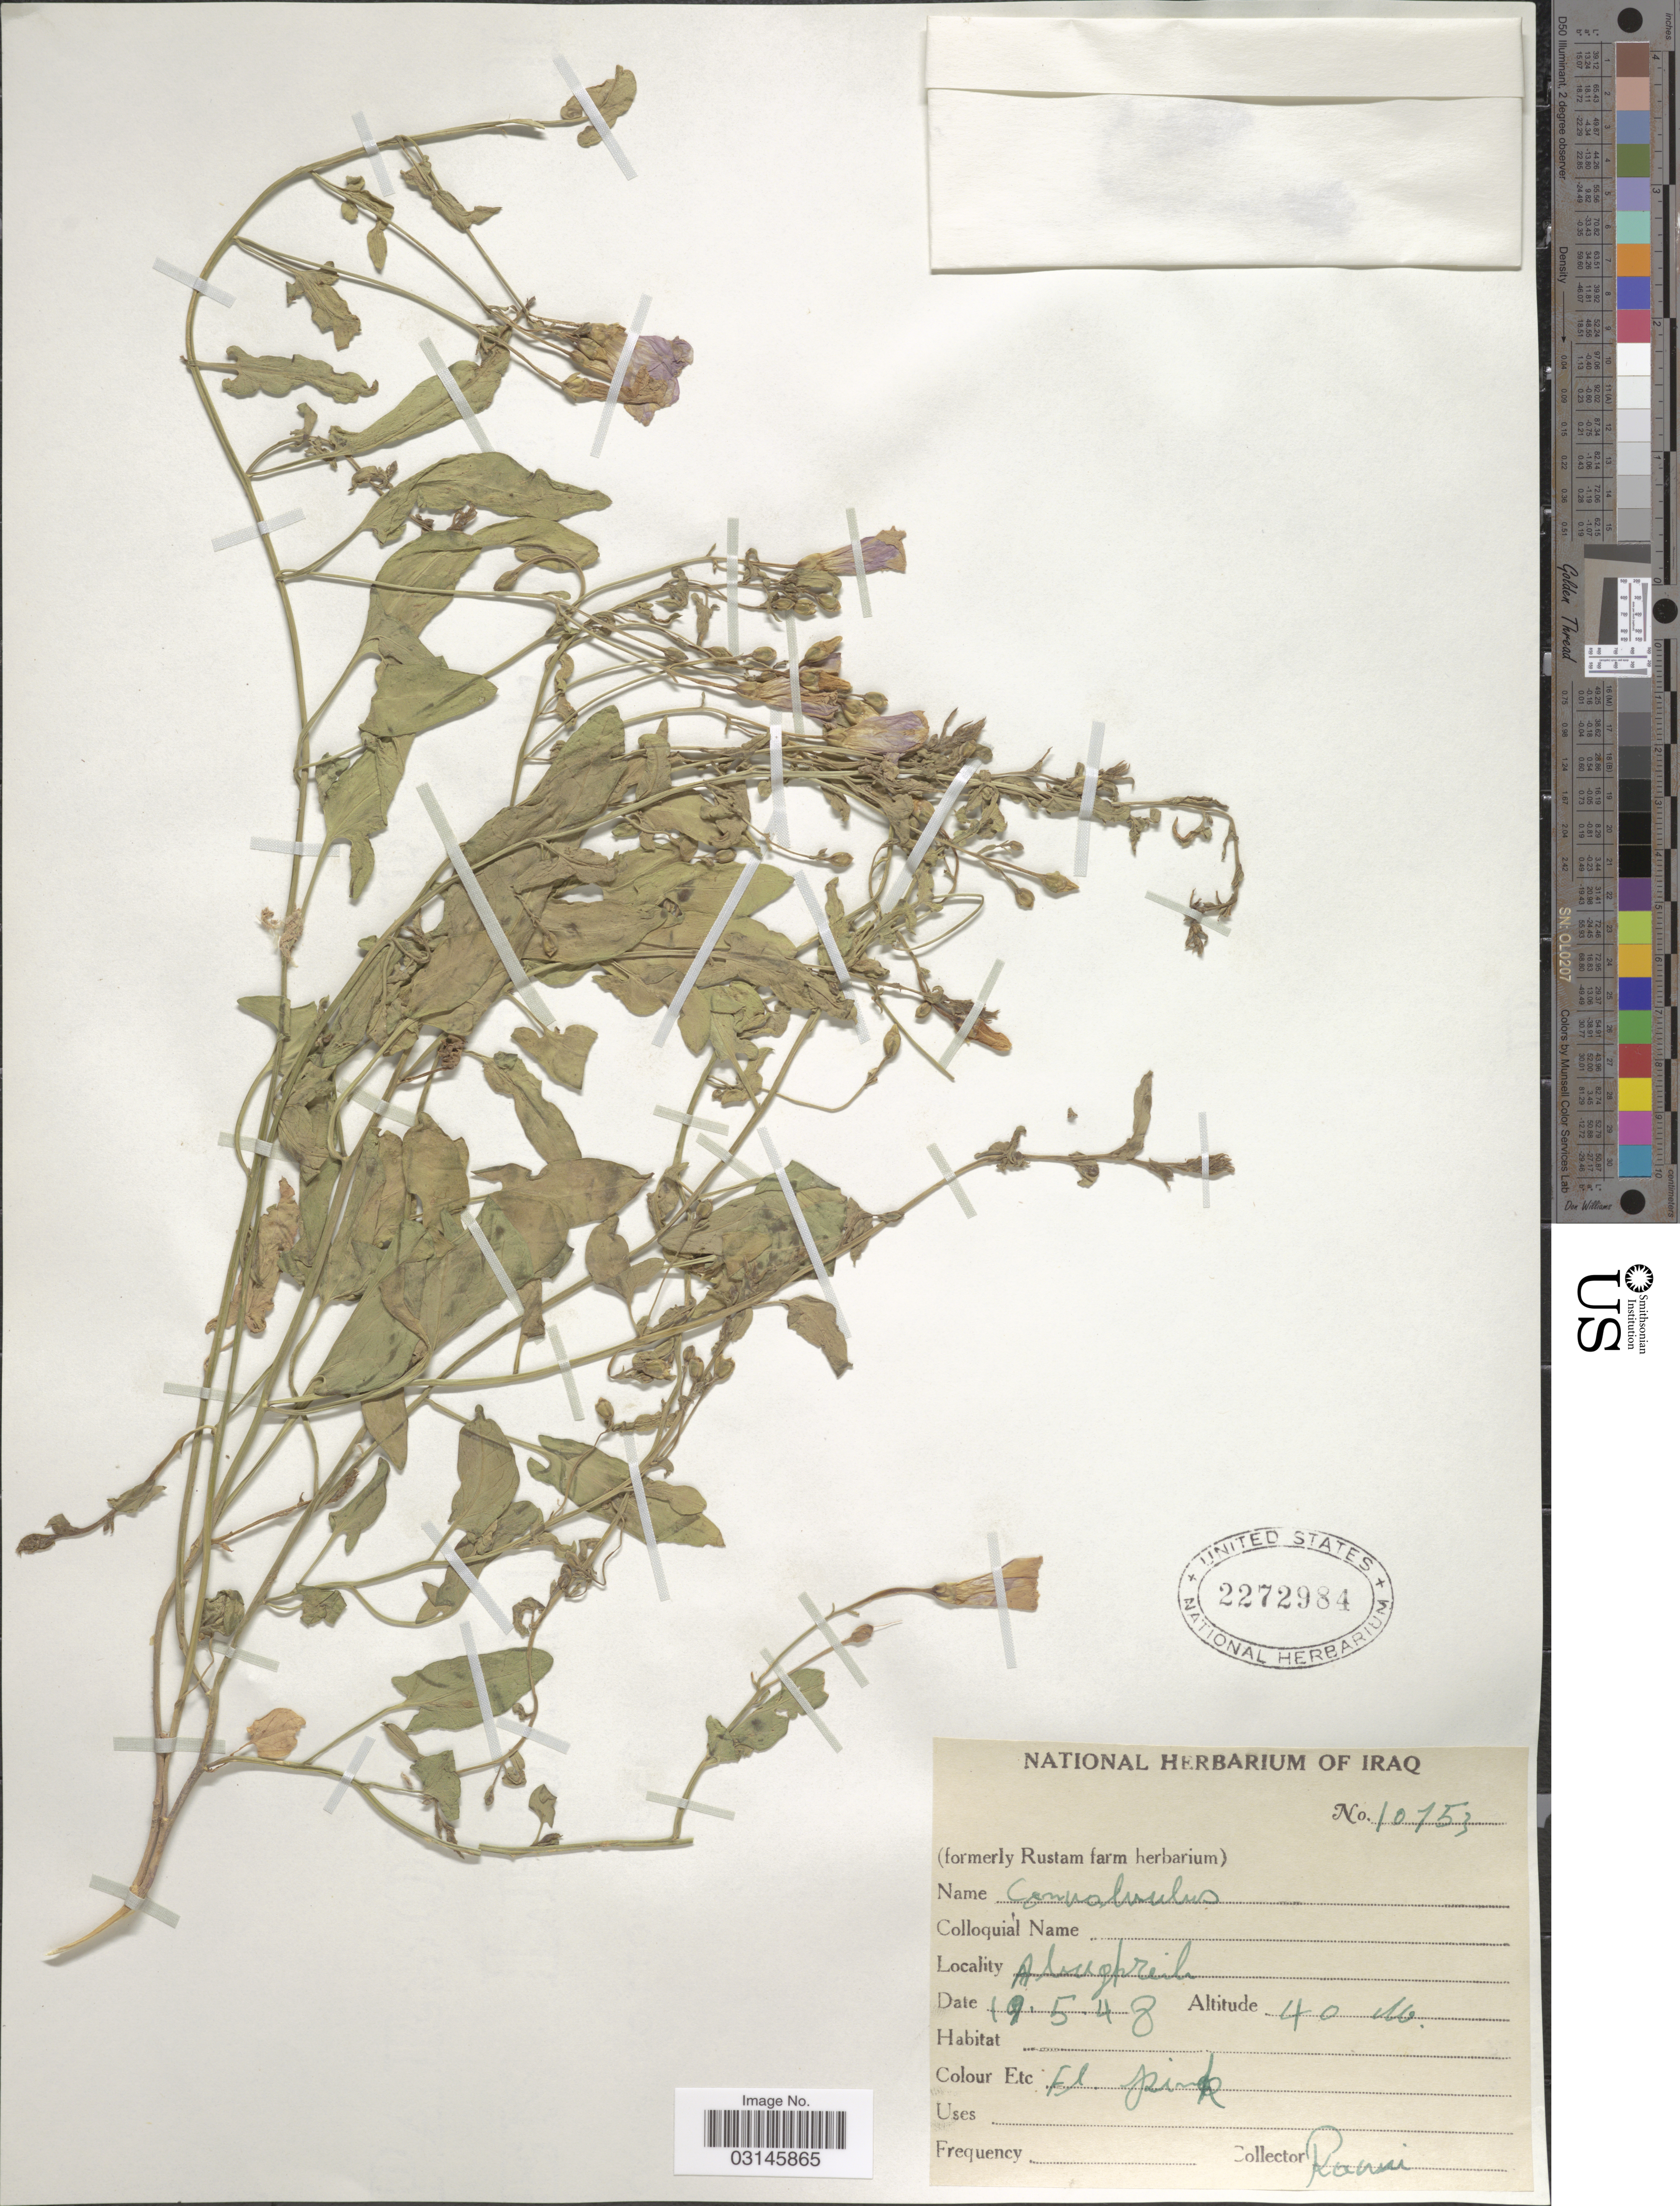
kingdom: Plantae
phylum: Tracheophyta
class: Magnoliopsida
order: Solanales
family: Convolvulaceae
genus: Convolvulus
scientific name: Convolvulus sp.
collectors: -. Rawi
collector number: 10753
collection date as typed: Transcribed d/m/y: 19/5/48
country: Iraq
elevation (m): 40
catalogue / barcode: US 272984